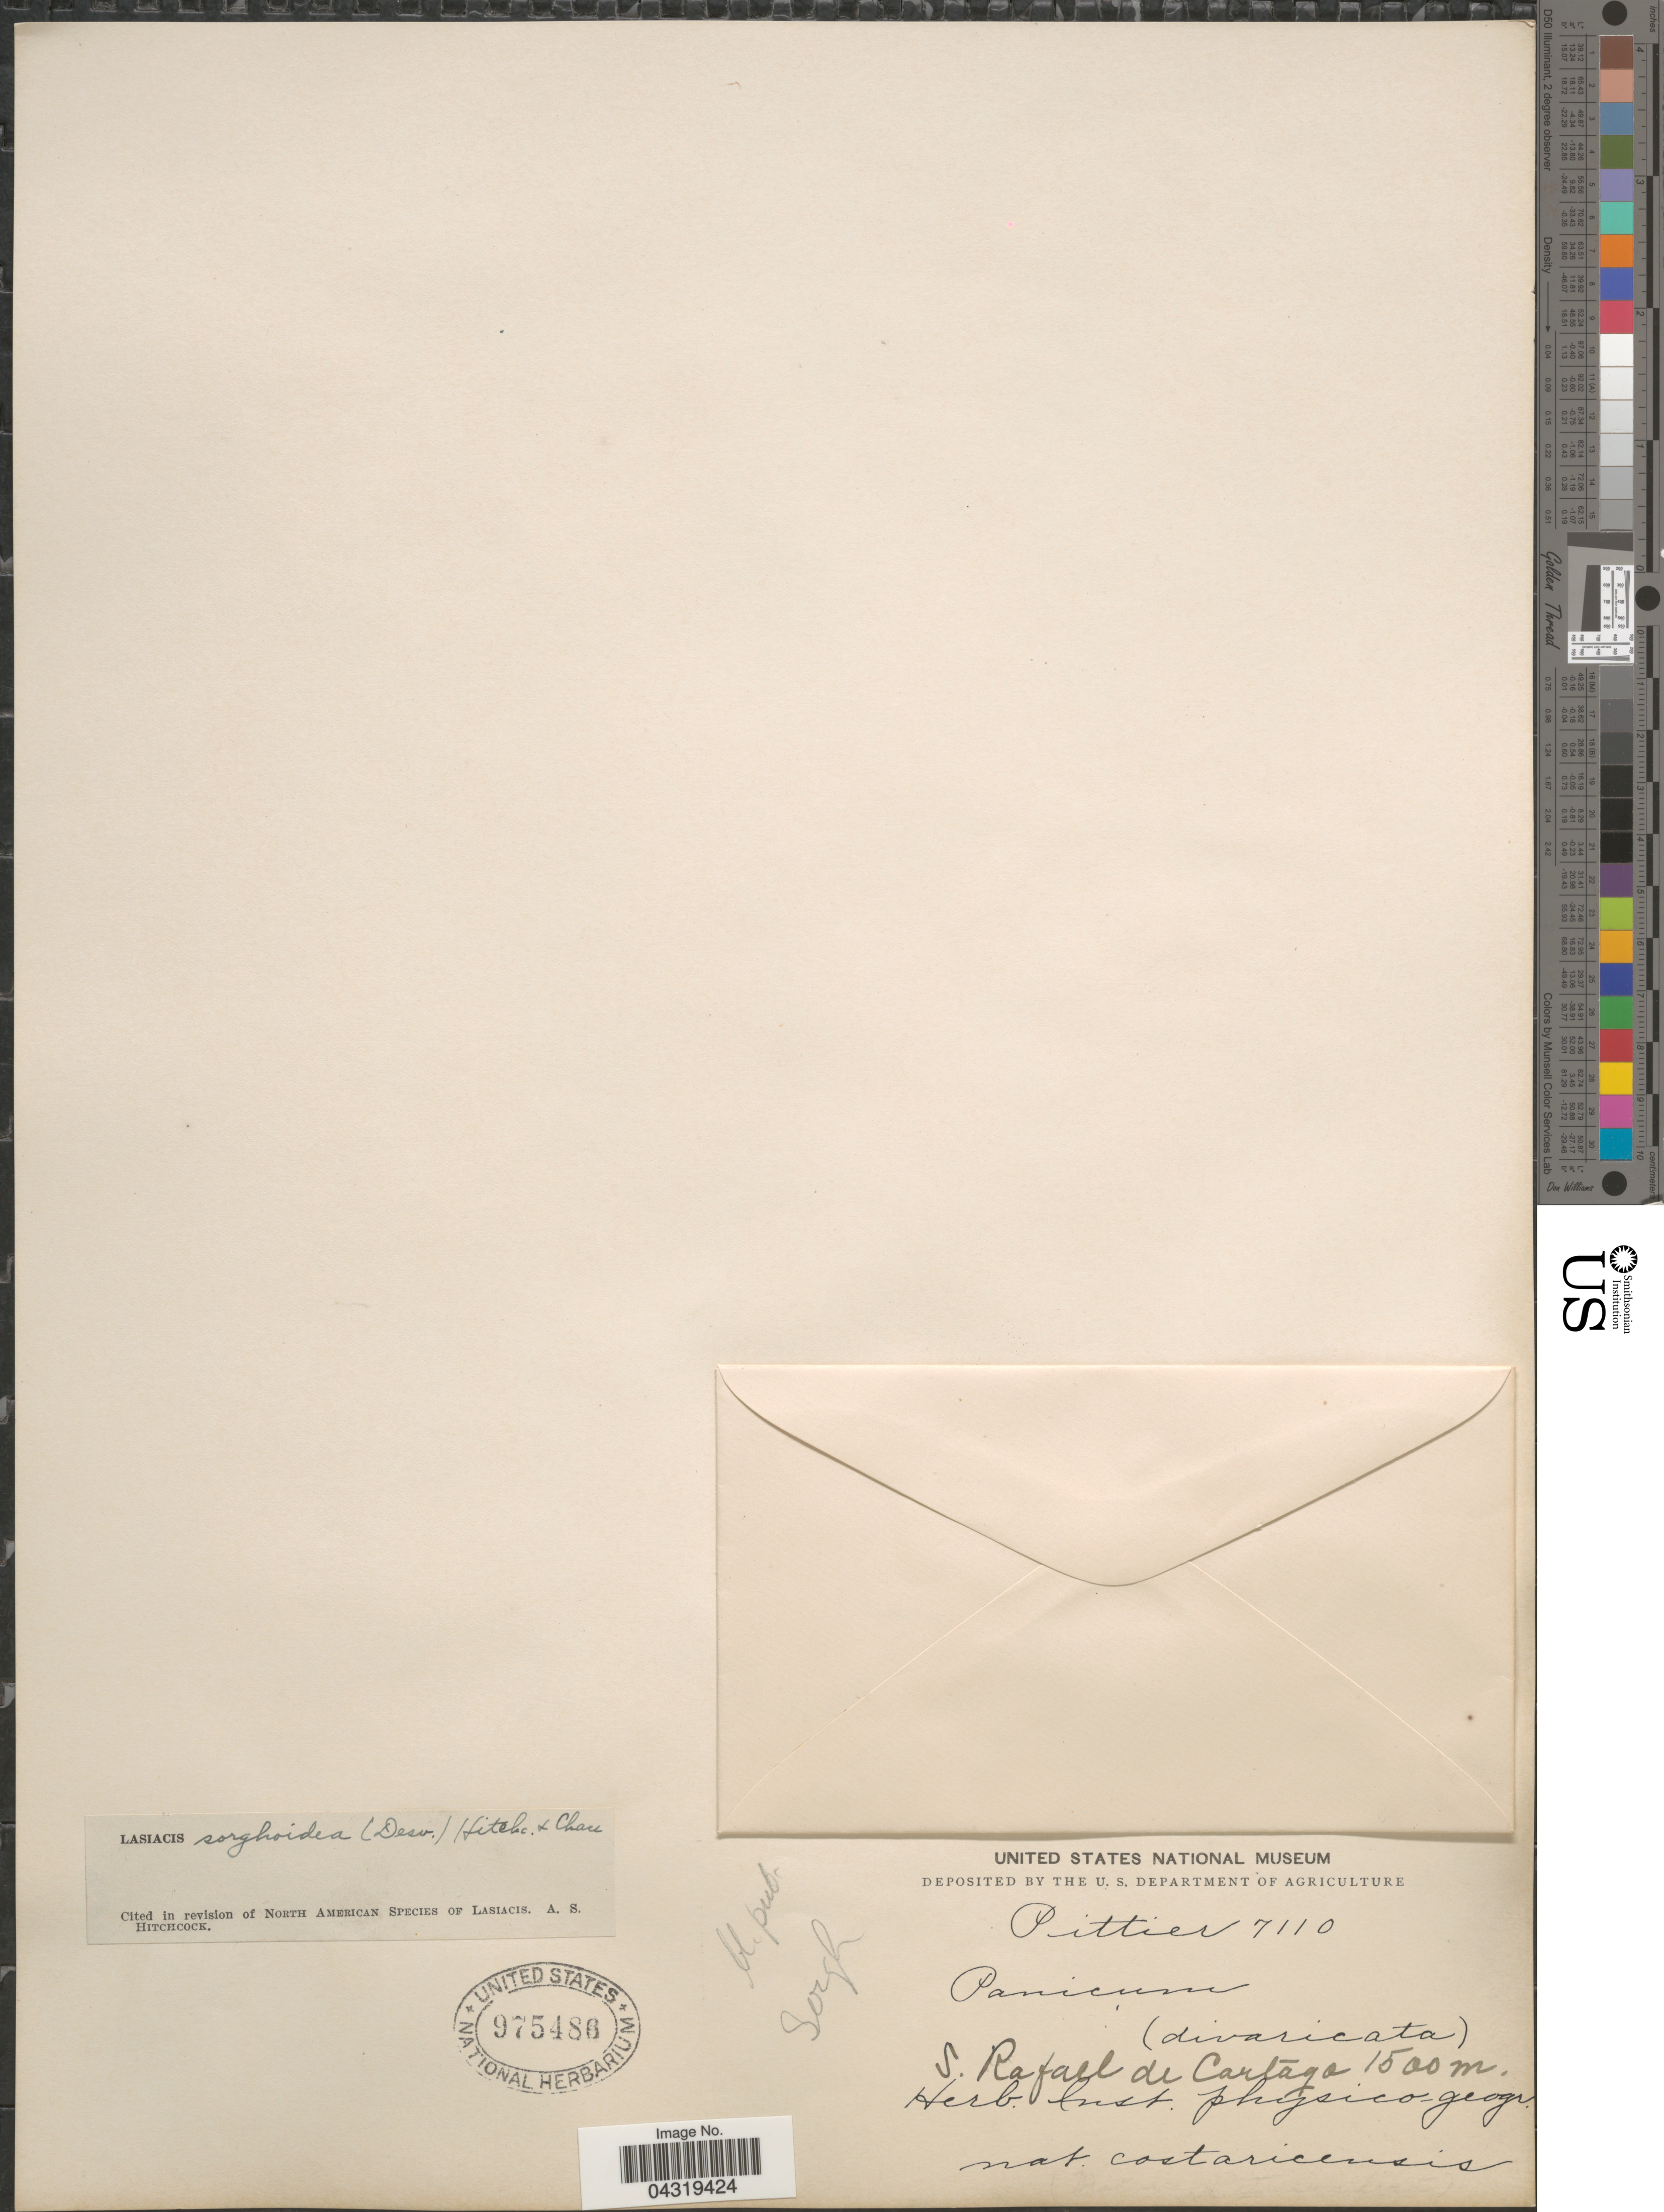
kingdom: Plantae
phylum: Tracheophyta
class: Liliopsida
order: Poales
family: Poaceae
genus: Lasiacis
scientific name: Lasiacis sorghoidea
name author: (Desv. ex Ham.) Hitchc. & Chase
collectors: Pittier, --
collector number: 7110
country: Costa Rica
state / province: Cartago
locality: S. Rafael de Cartago.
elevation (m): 1500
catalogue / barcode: US 975486